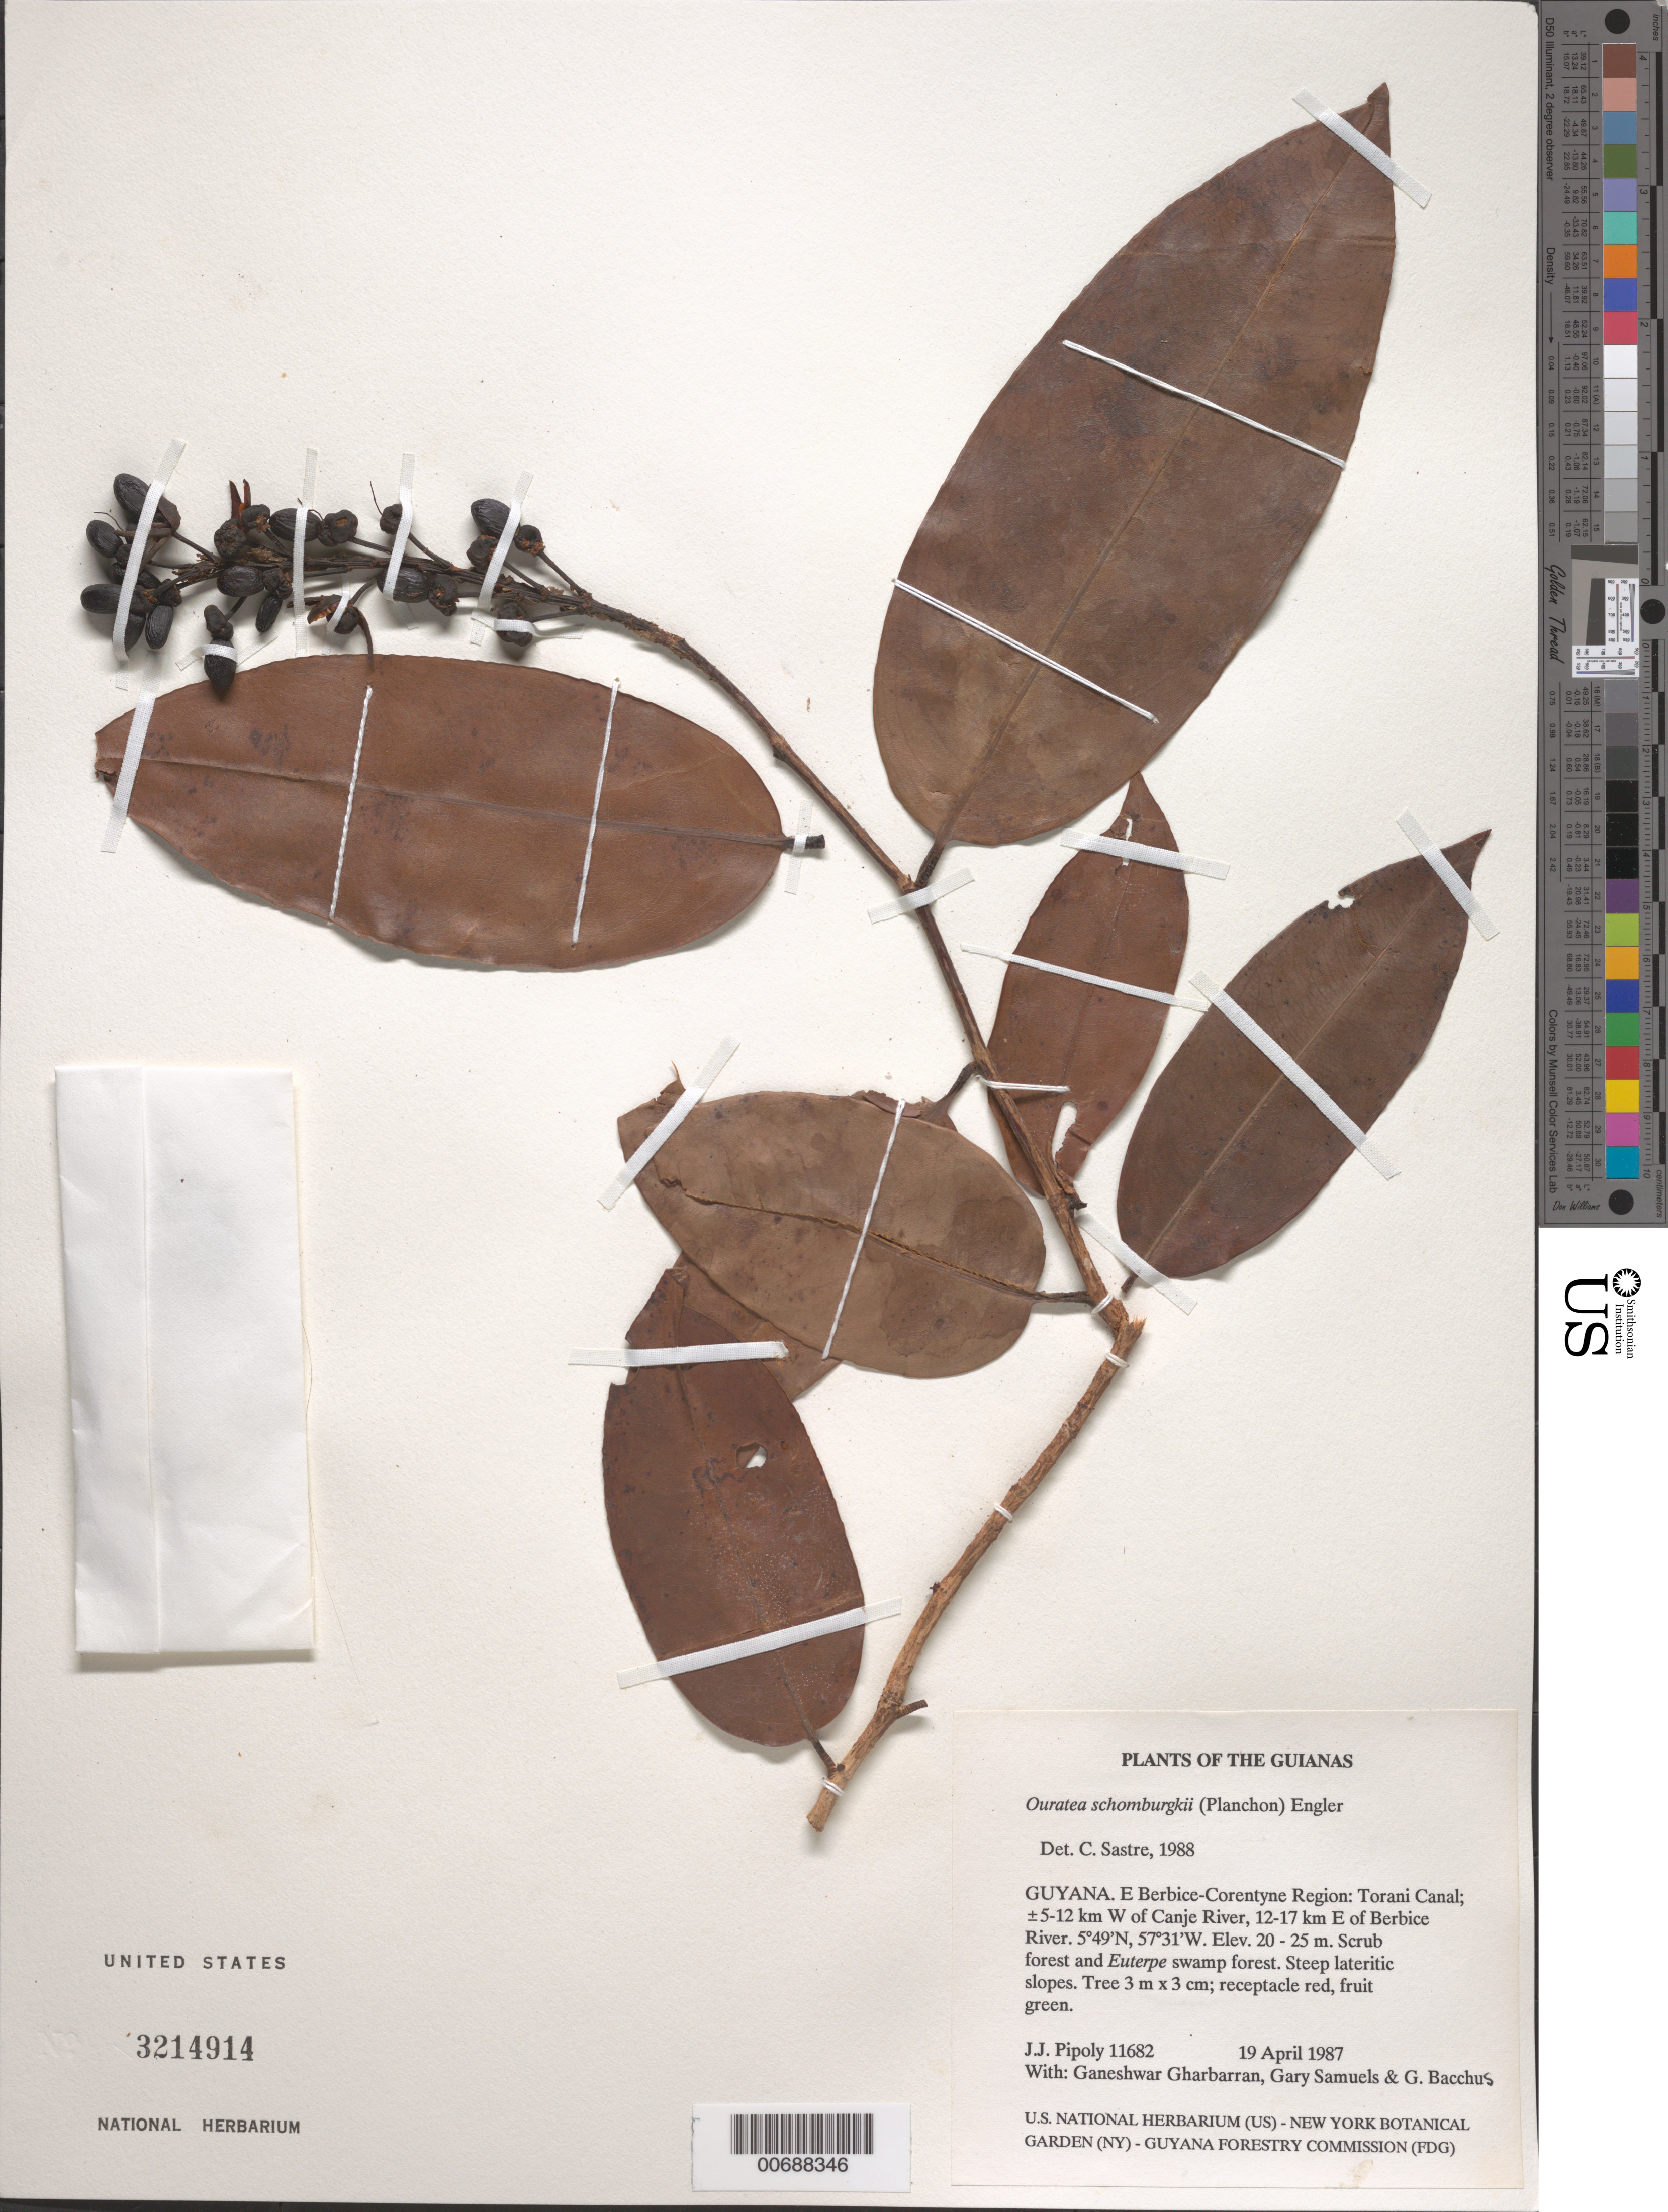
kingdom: Plantae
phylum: Tracheophyta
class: Magnoliopsida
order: Malpighiales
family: Ochnaceae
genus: Ouratea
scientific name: Ouratea schomburgkii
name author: (Planch.) Engl.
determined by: Sastre, C. H. L.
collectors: J. J. Pipoly, G. Gharbarran, G. Samuels & G. Bacchus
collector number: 11682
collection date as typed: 19 April 1987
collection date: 1987-04-19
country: Guyana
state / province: E. Berbice-Corentyne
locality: Torani Canal; ±5-12 km W of Canje River, 12-17 km E of Berbice River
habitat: Scrub forest and Euterpe Swamp forestSteep lateritic slopes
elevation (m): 20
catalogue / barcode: US 3214914